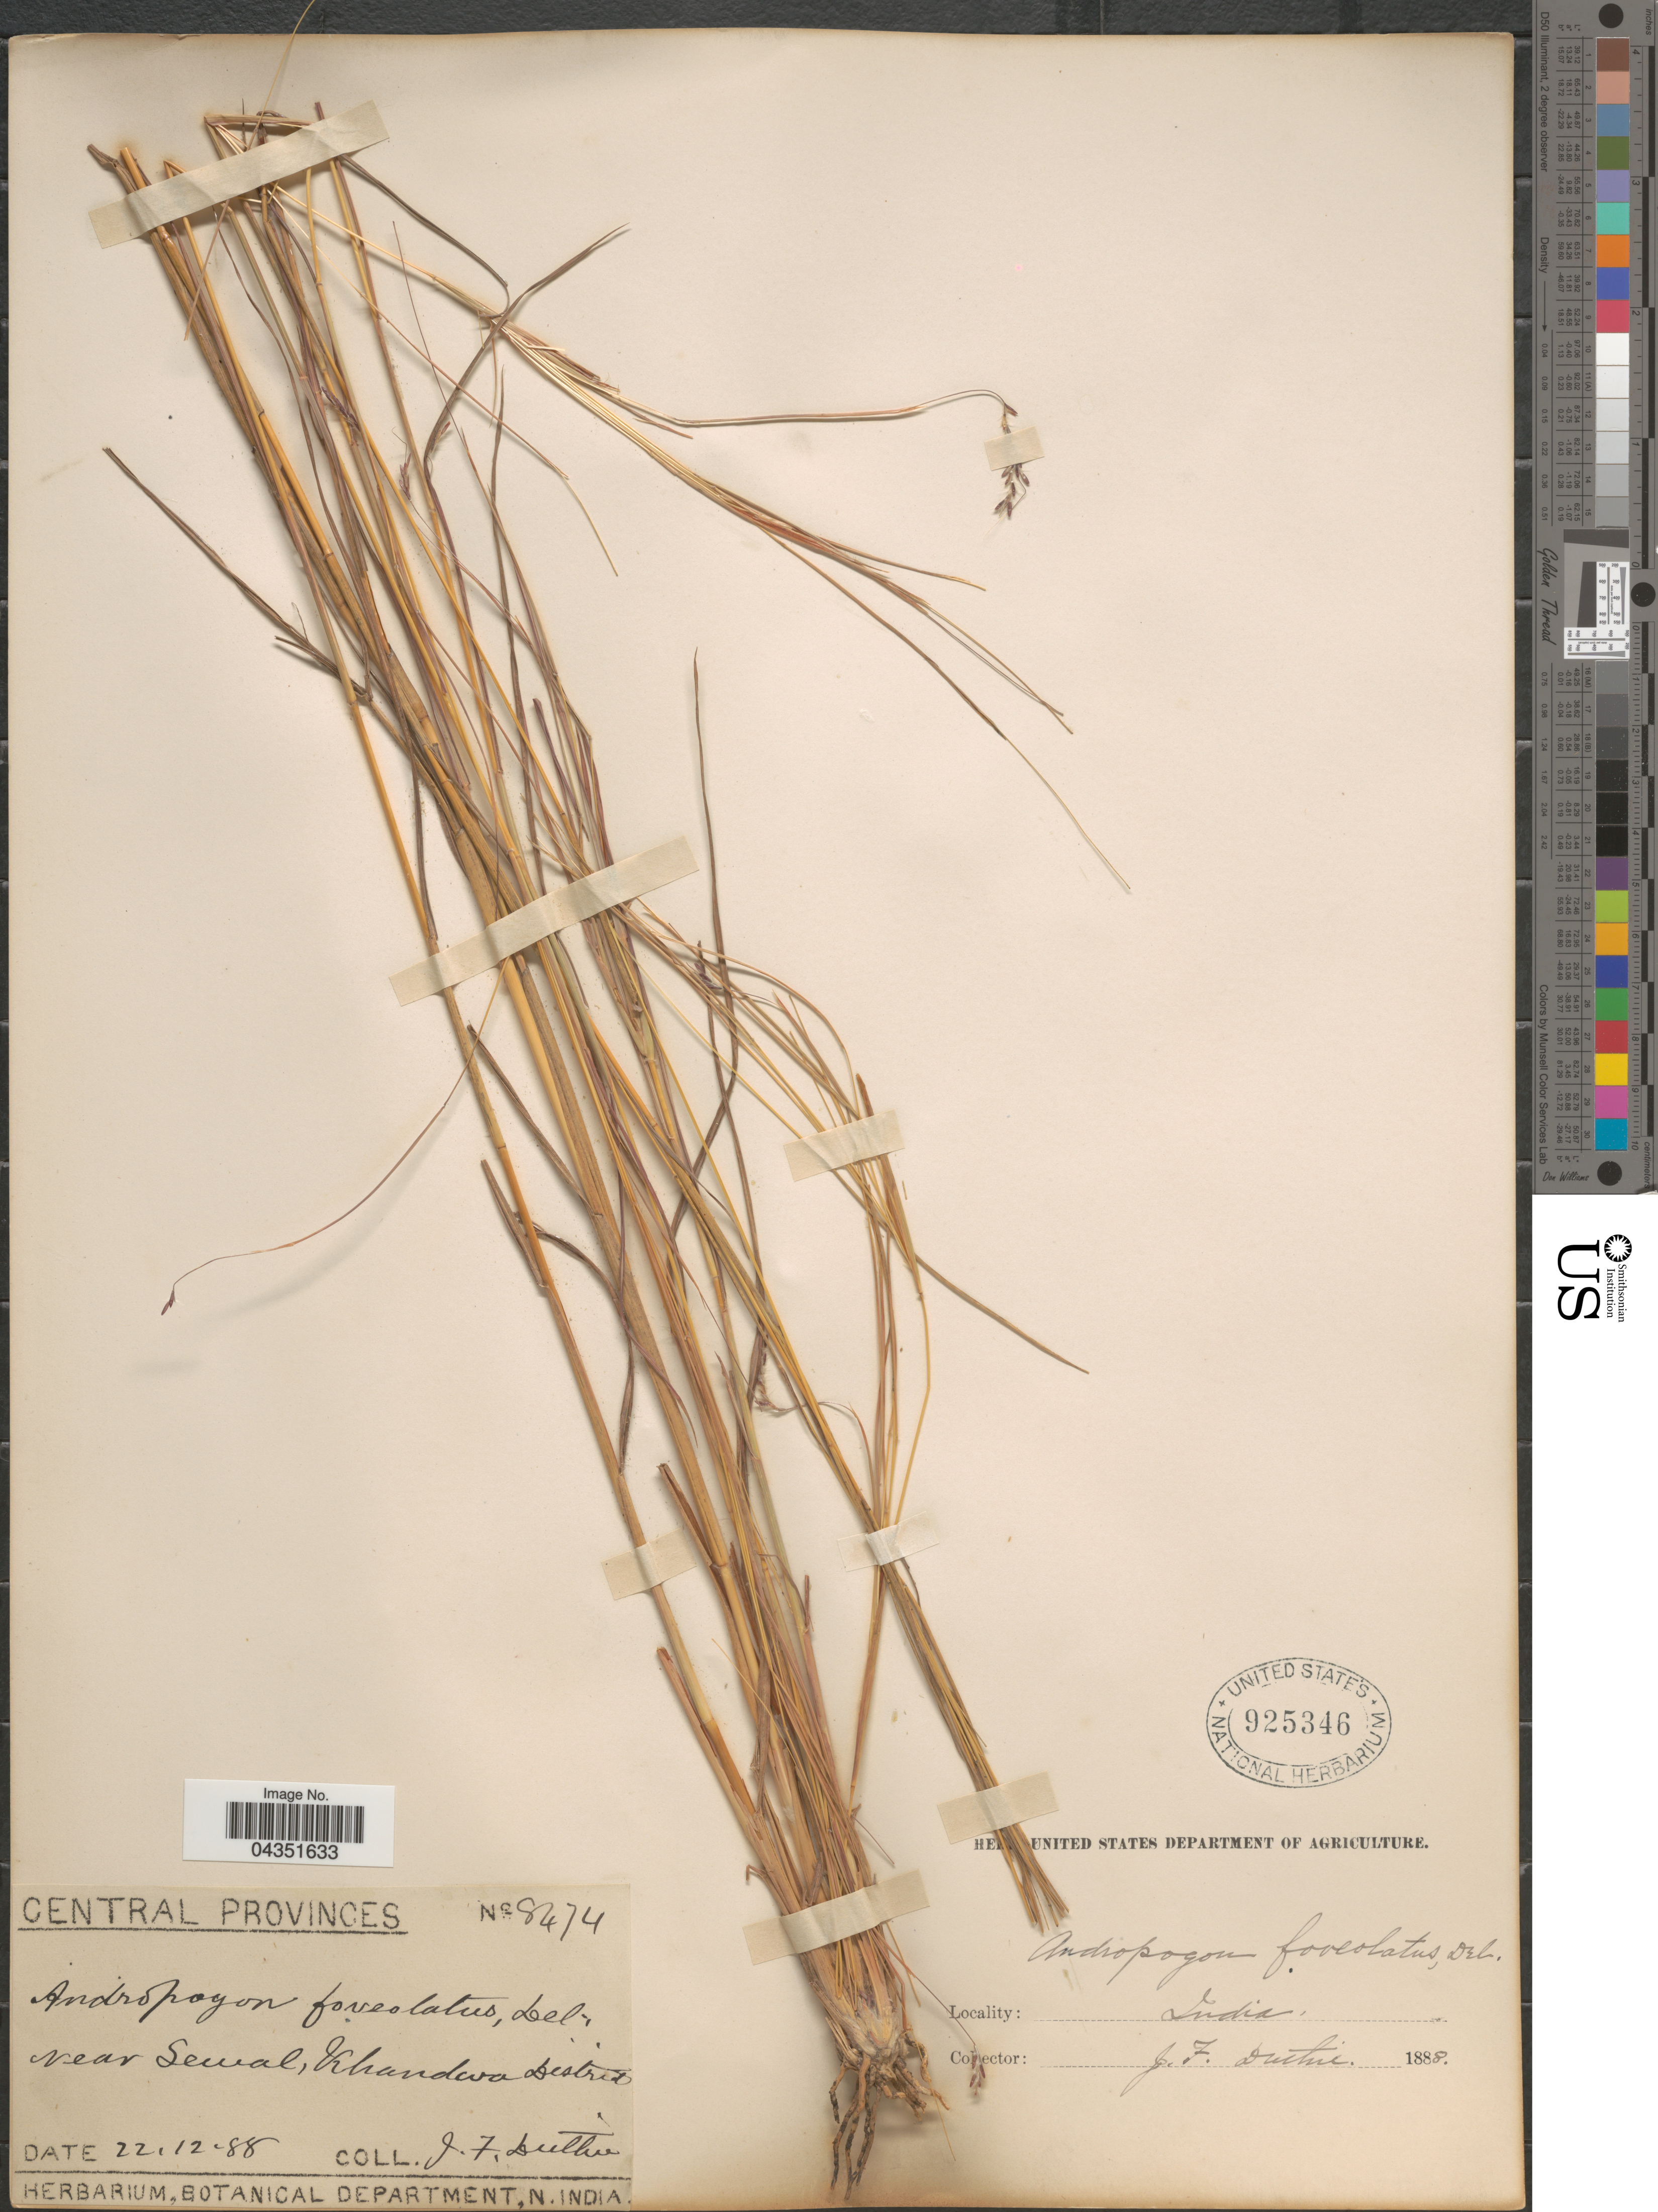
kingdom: Plantae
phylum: Tracheophyta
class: Liliopsida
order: Poales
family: Poaceae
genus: Eremopogon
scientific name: Eremopogon foveolatus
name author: (Delile) Stapf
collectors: J. F. Duthie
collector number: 8474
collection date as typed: Transcribed d/m/y: 22/12/88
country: India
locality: Central Provinces. Near Sewal, Khandwa District.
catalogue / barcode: US 925346